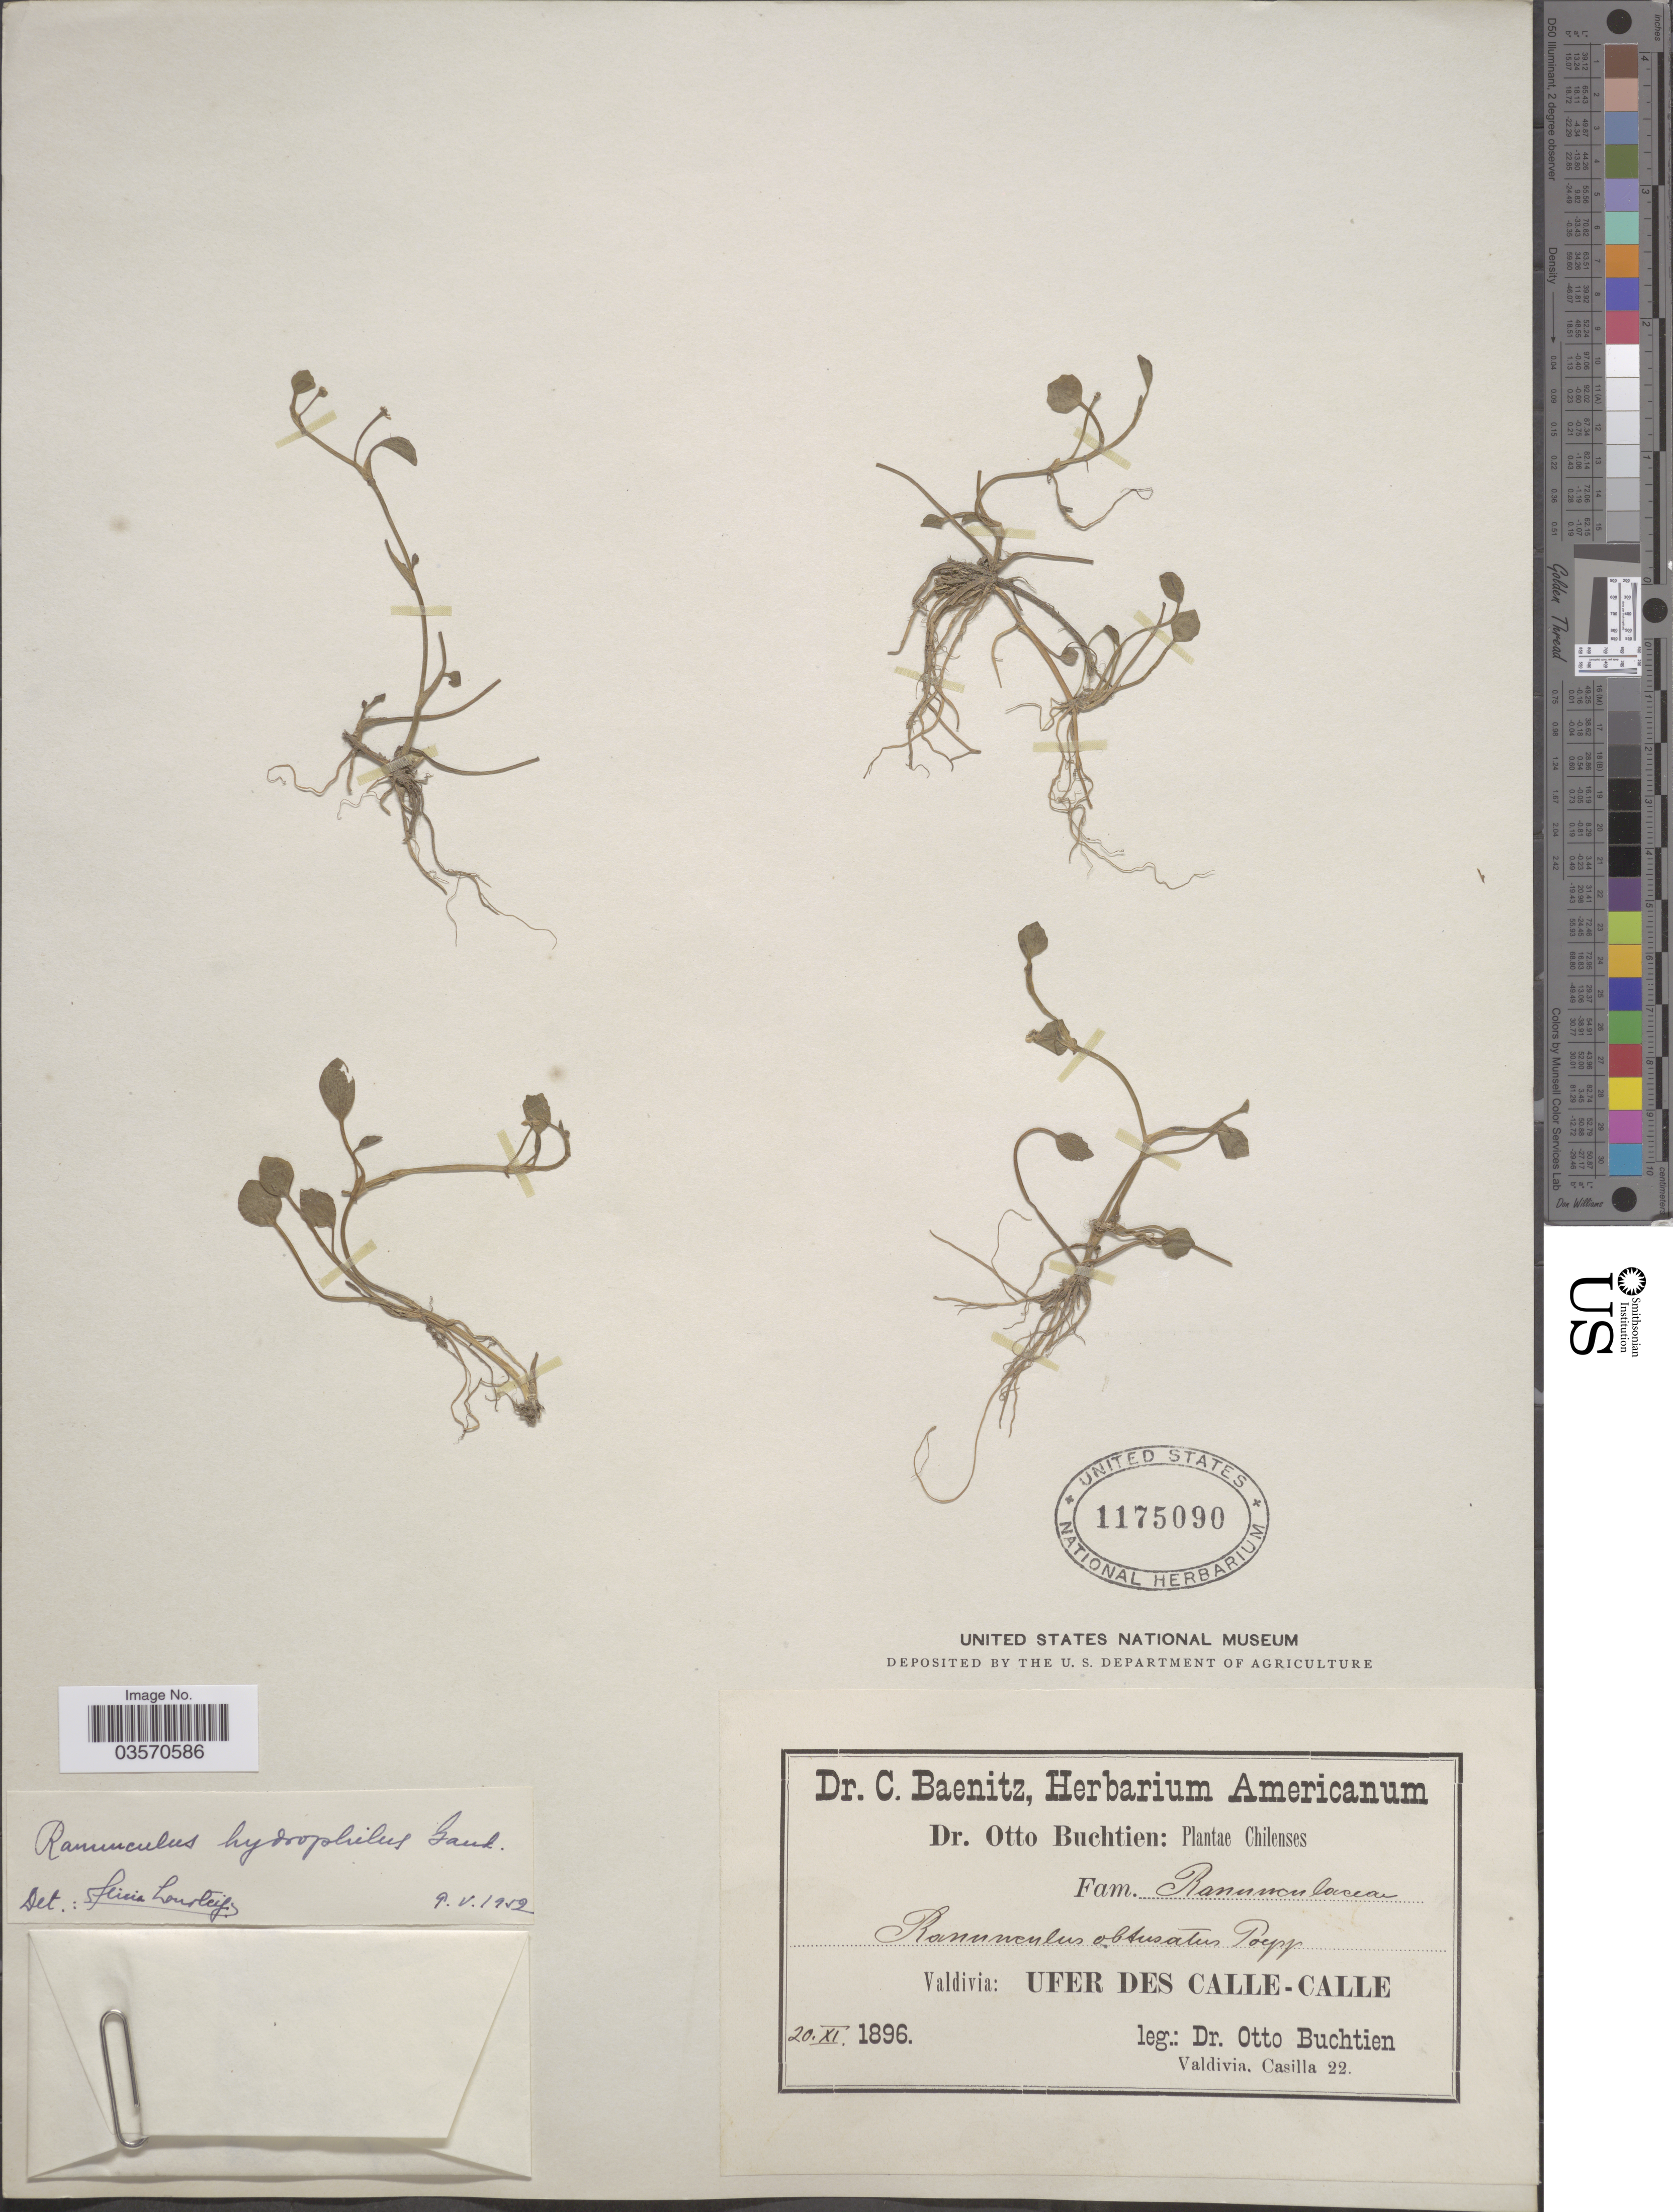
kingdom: Plantae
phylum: Tracheophyta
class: Magnoliopsida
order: Ranunculales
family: Ranunculaceae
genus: Ranunculus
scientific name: Ranunculus hydrophilus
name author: Bunge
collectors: O. Buchtien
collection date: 1896-11-20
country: Chile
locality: Valdivia: Uffer des Calle-Calle.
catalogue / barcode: US 1175090